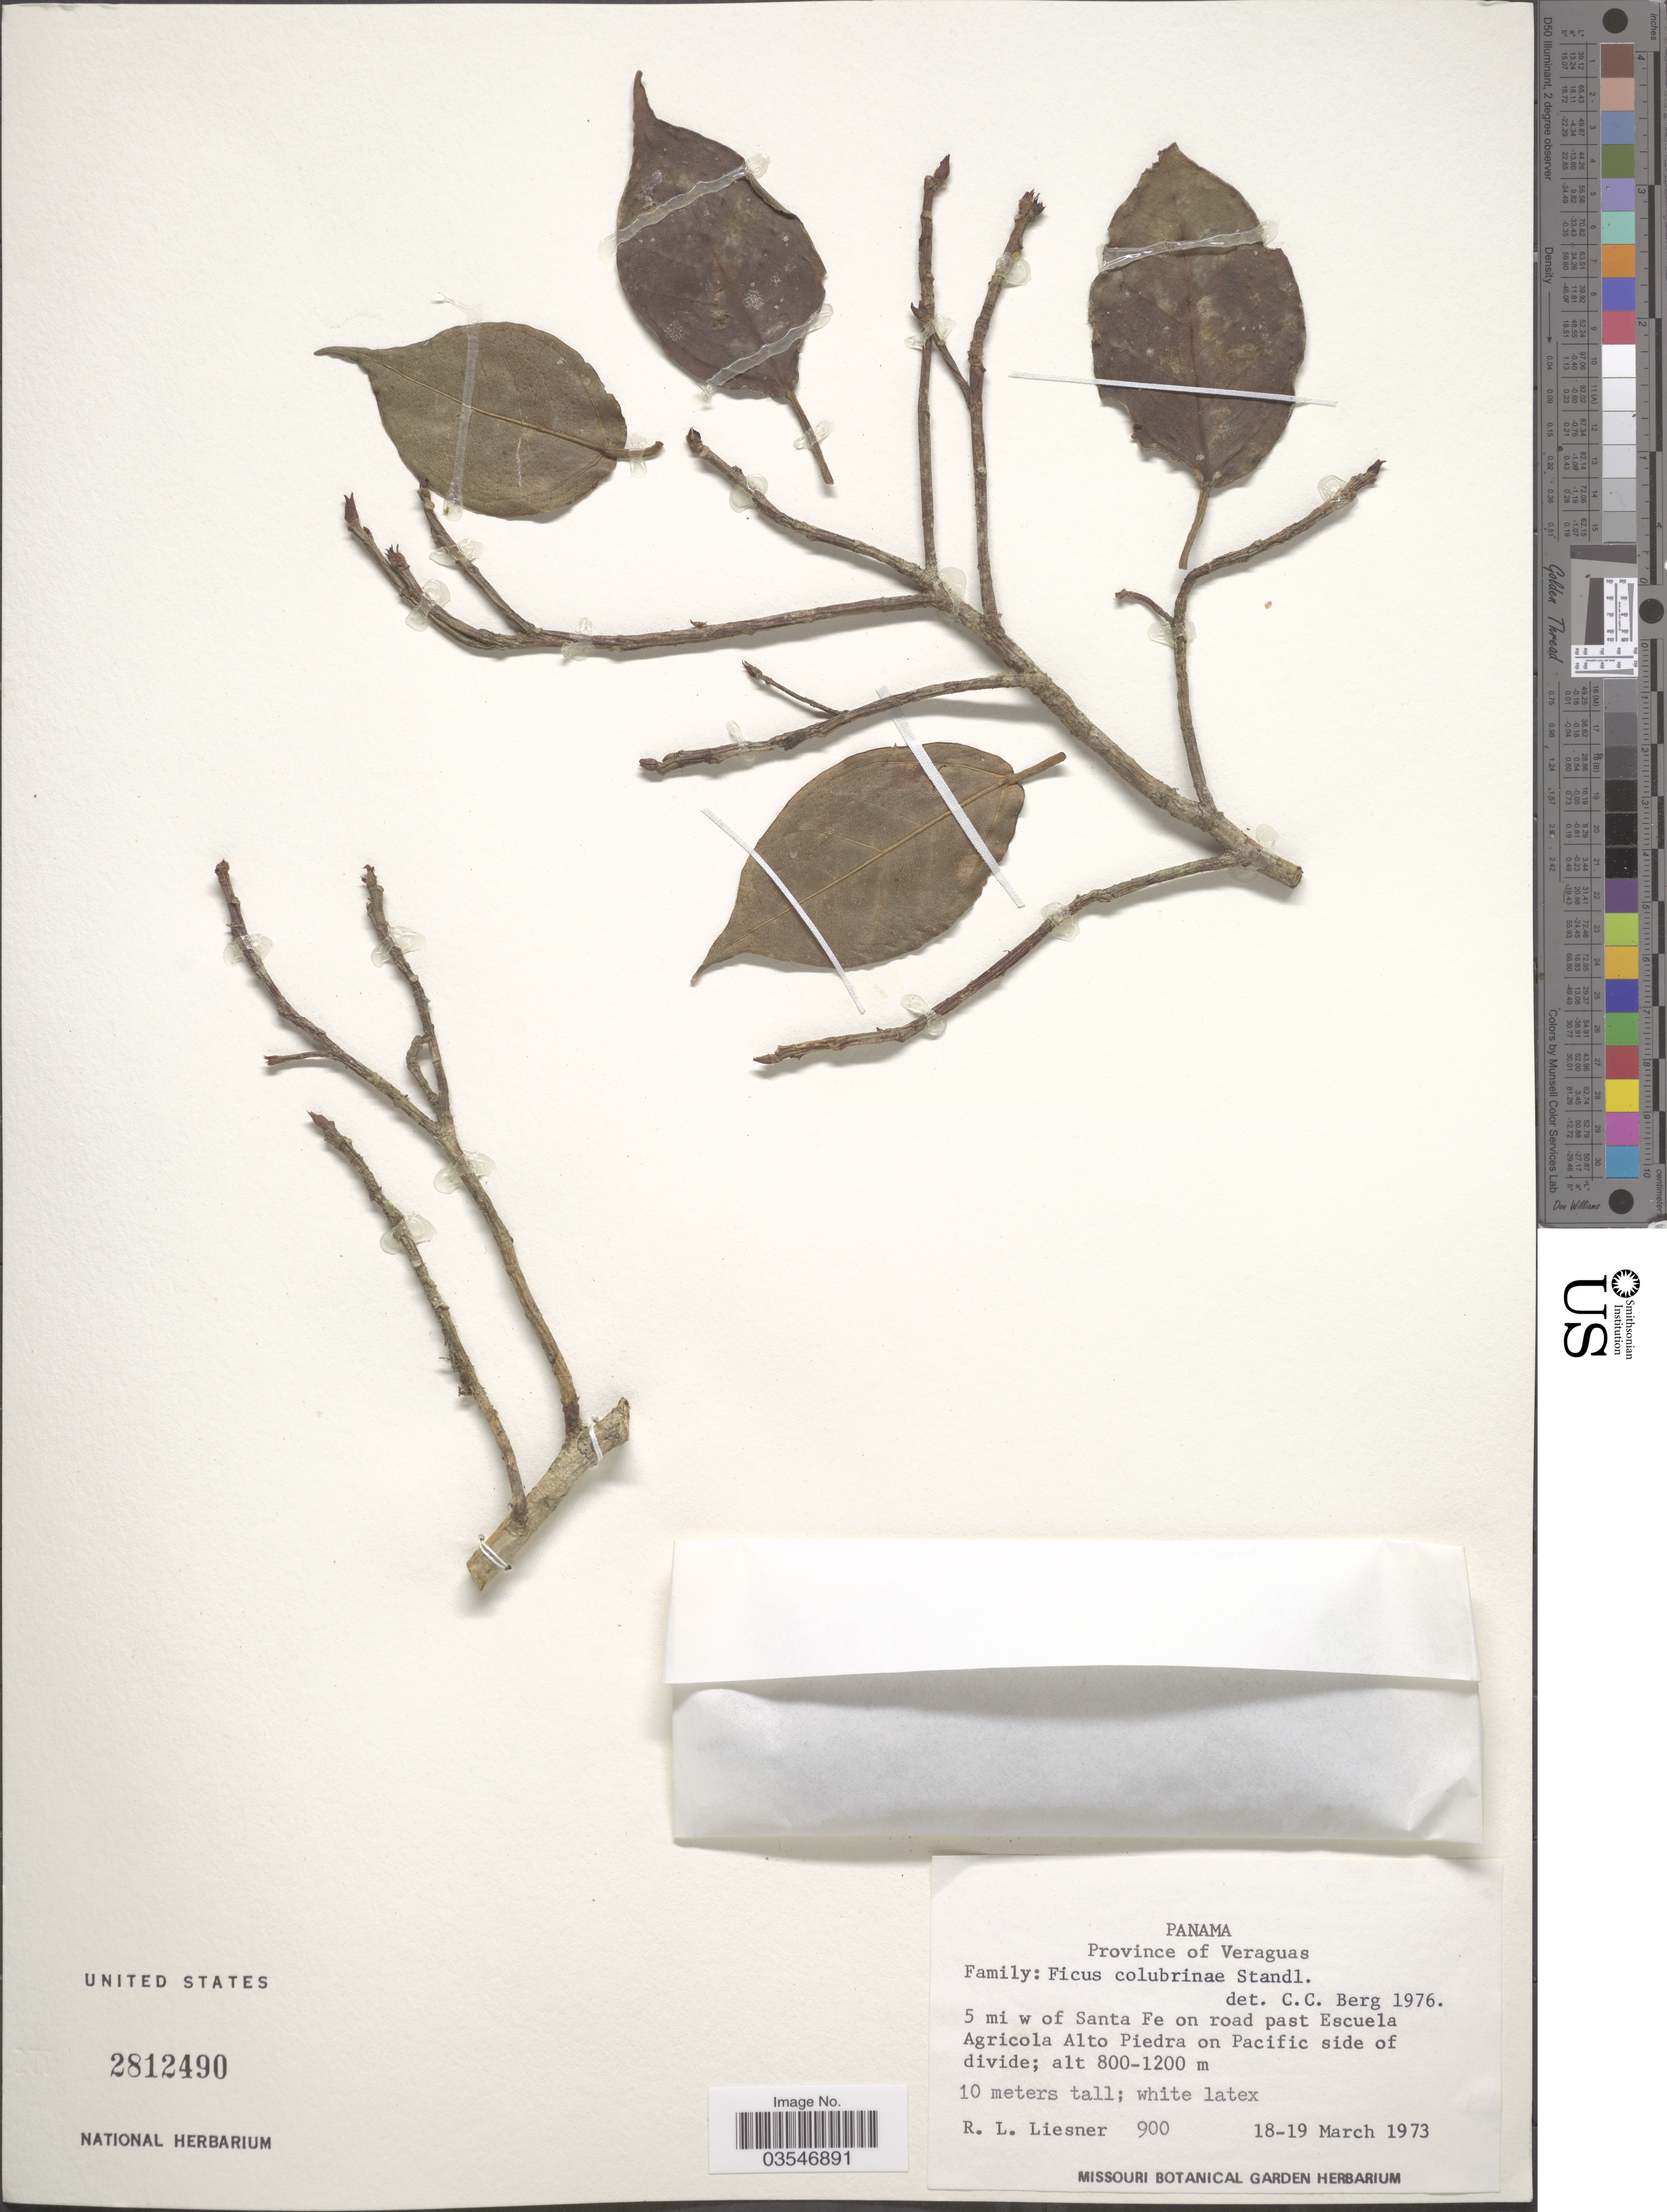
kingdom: Plantae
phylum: Tracheophyta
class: Magnoliopsida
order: Rosales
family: Moraceae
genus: Ficus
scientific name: Ficus colubrinae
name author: Standl.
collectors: R. L. Liesner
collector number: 900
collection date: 1973-03-18/1973-03-19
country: Panama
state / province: Veraguas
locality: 5 mi w of Santa Fe on road past Escuela Agricola Alto Piedra on Pacific side of divide.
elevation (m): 800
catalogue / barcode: US 2812490